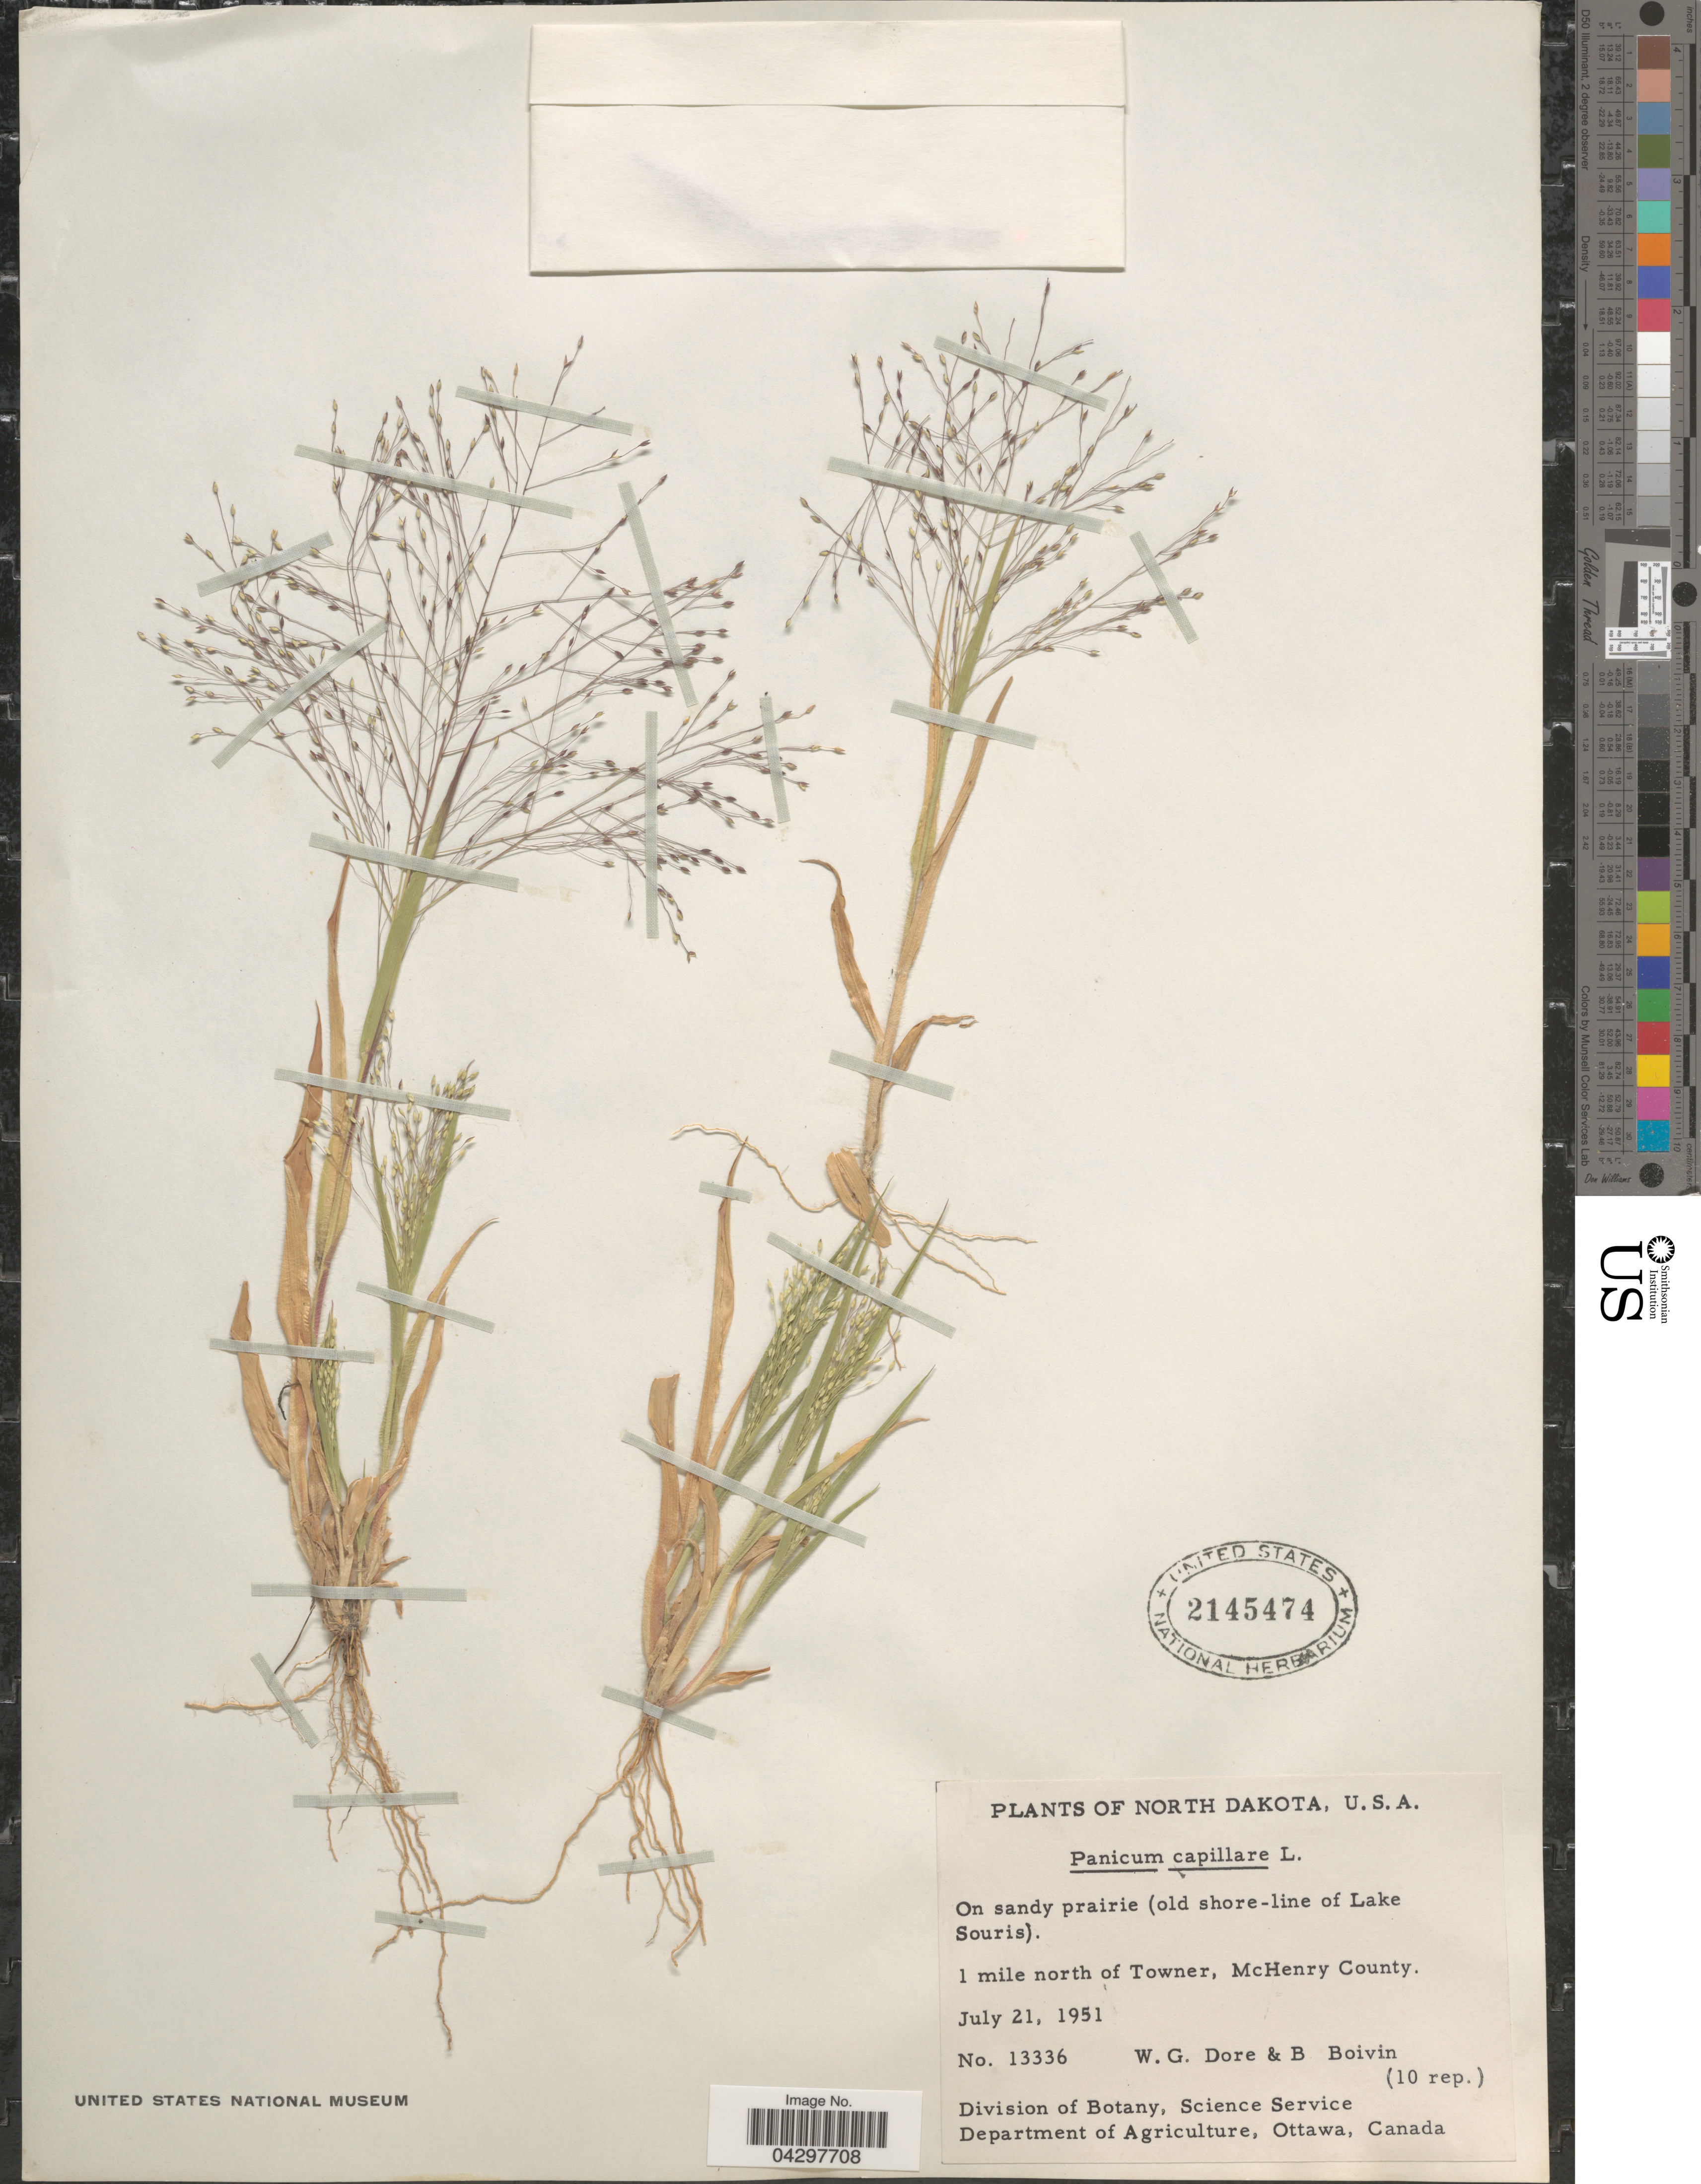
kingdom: Plantae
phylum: Tracheophyta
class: Liliopsida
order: Poales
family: Poaceae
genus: Panicum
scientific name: Panicum capillare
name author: L.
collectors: W. Dore & J. R. B. Boivin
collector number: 13336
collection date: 1951-07-21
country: United States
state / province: North Dakota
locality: On sandy prairie (old shore-line of Lake Souris). 1 mile north of Towner, McHenry County.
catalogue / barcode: US 2145474